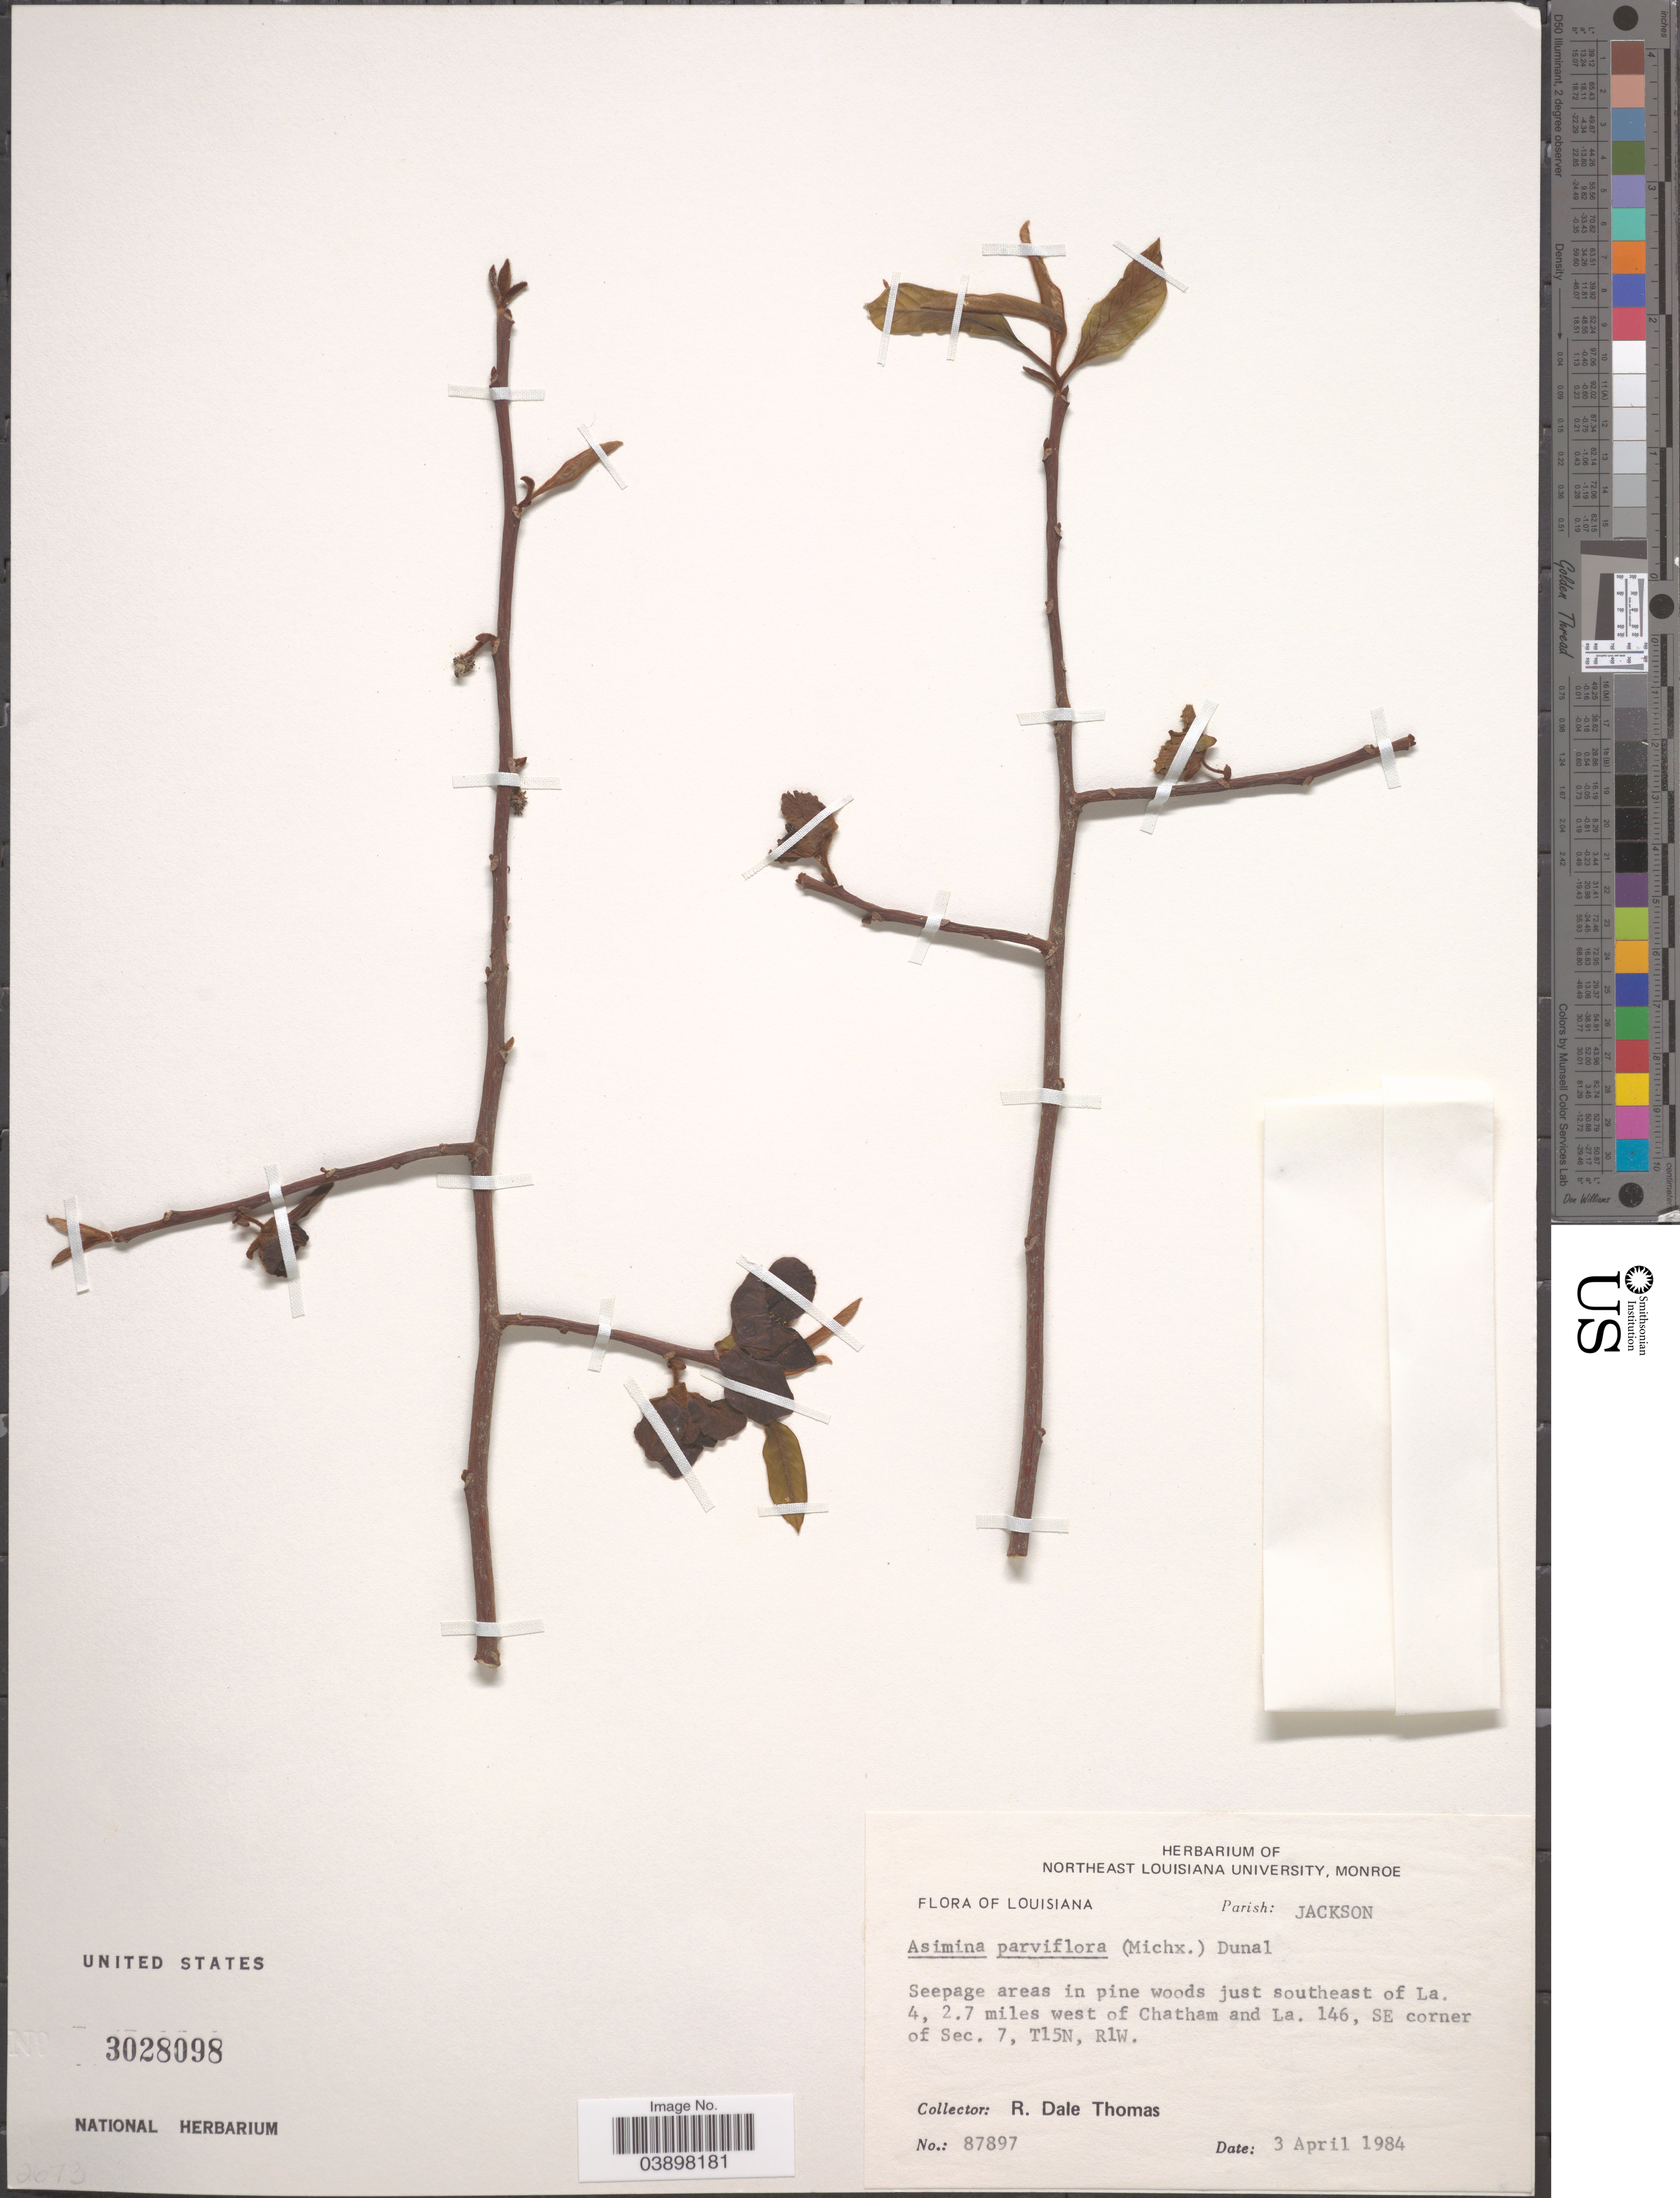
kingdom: Plantae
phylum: Tracheophyta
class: Magnoliopsida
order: Magnoliales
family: Annonaceae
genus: Asimina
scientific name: Asimina parviflora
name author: (Michx.) Dunal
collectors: R. Thomas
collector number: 87897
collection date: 1984-04-03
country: United States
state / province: Louisiana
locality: Parish: Jackson. Seepage areas in pine woods just southeast of La. 4, 2.7 miles west of Chatham and La. 146, SE corner of Sec. 7, T15N, R1W.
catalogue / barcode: US 3028098